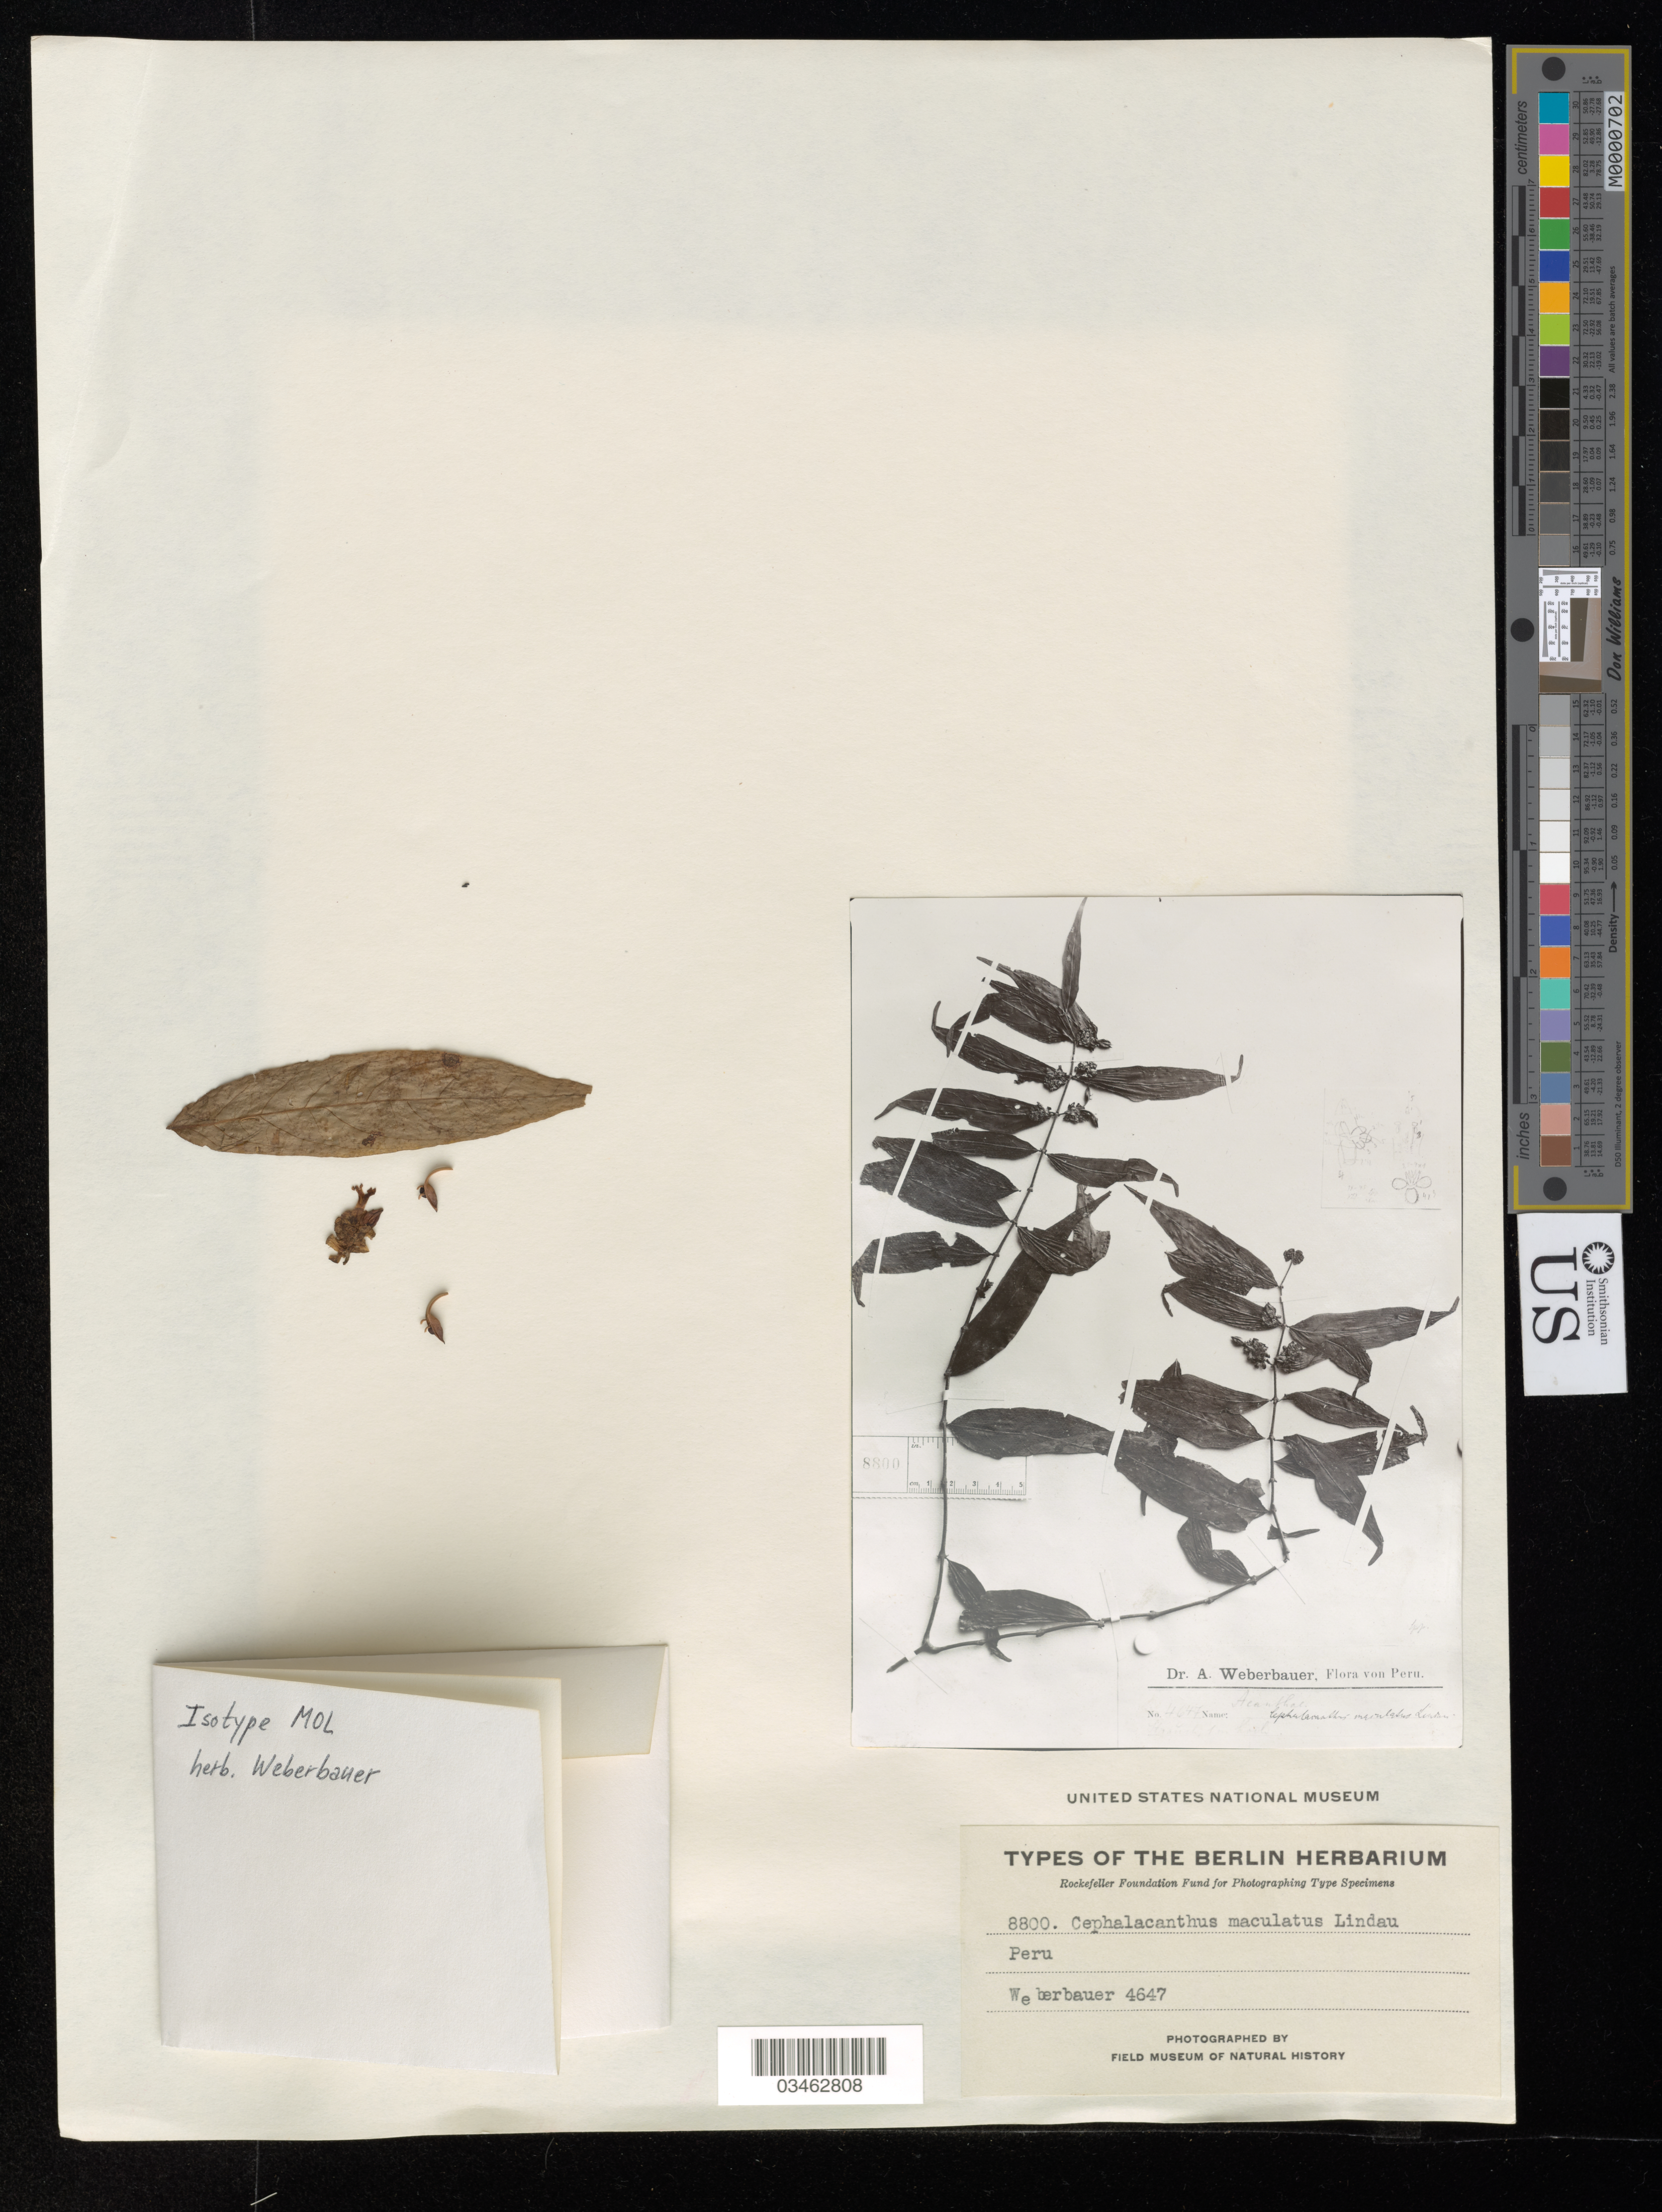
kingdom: Plantae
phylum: Tracheophyta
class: Magnoliopsida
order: Lamiales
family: Acanthaceae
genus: Cephalacanthus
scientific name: Cephalacanthus maculatus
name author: Lindau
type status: Isotype Fragment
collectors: A. Weberbauer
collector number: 4647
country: Peru